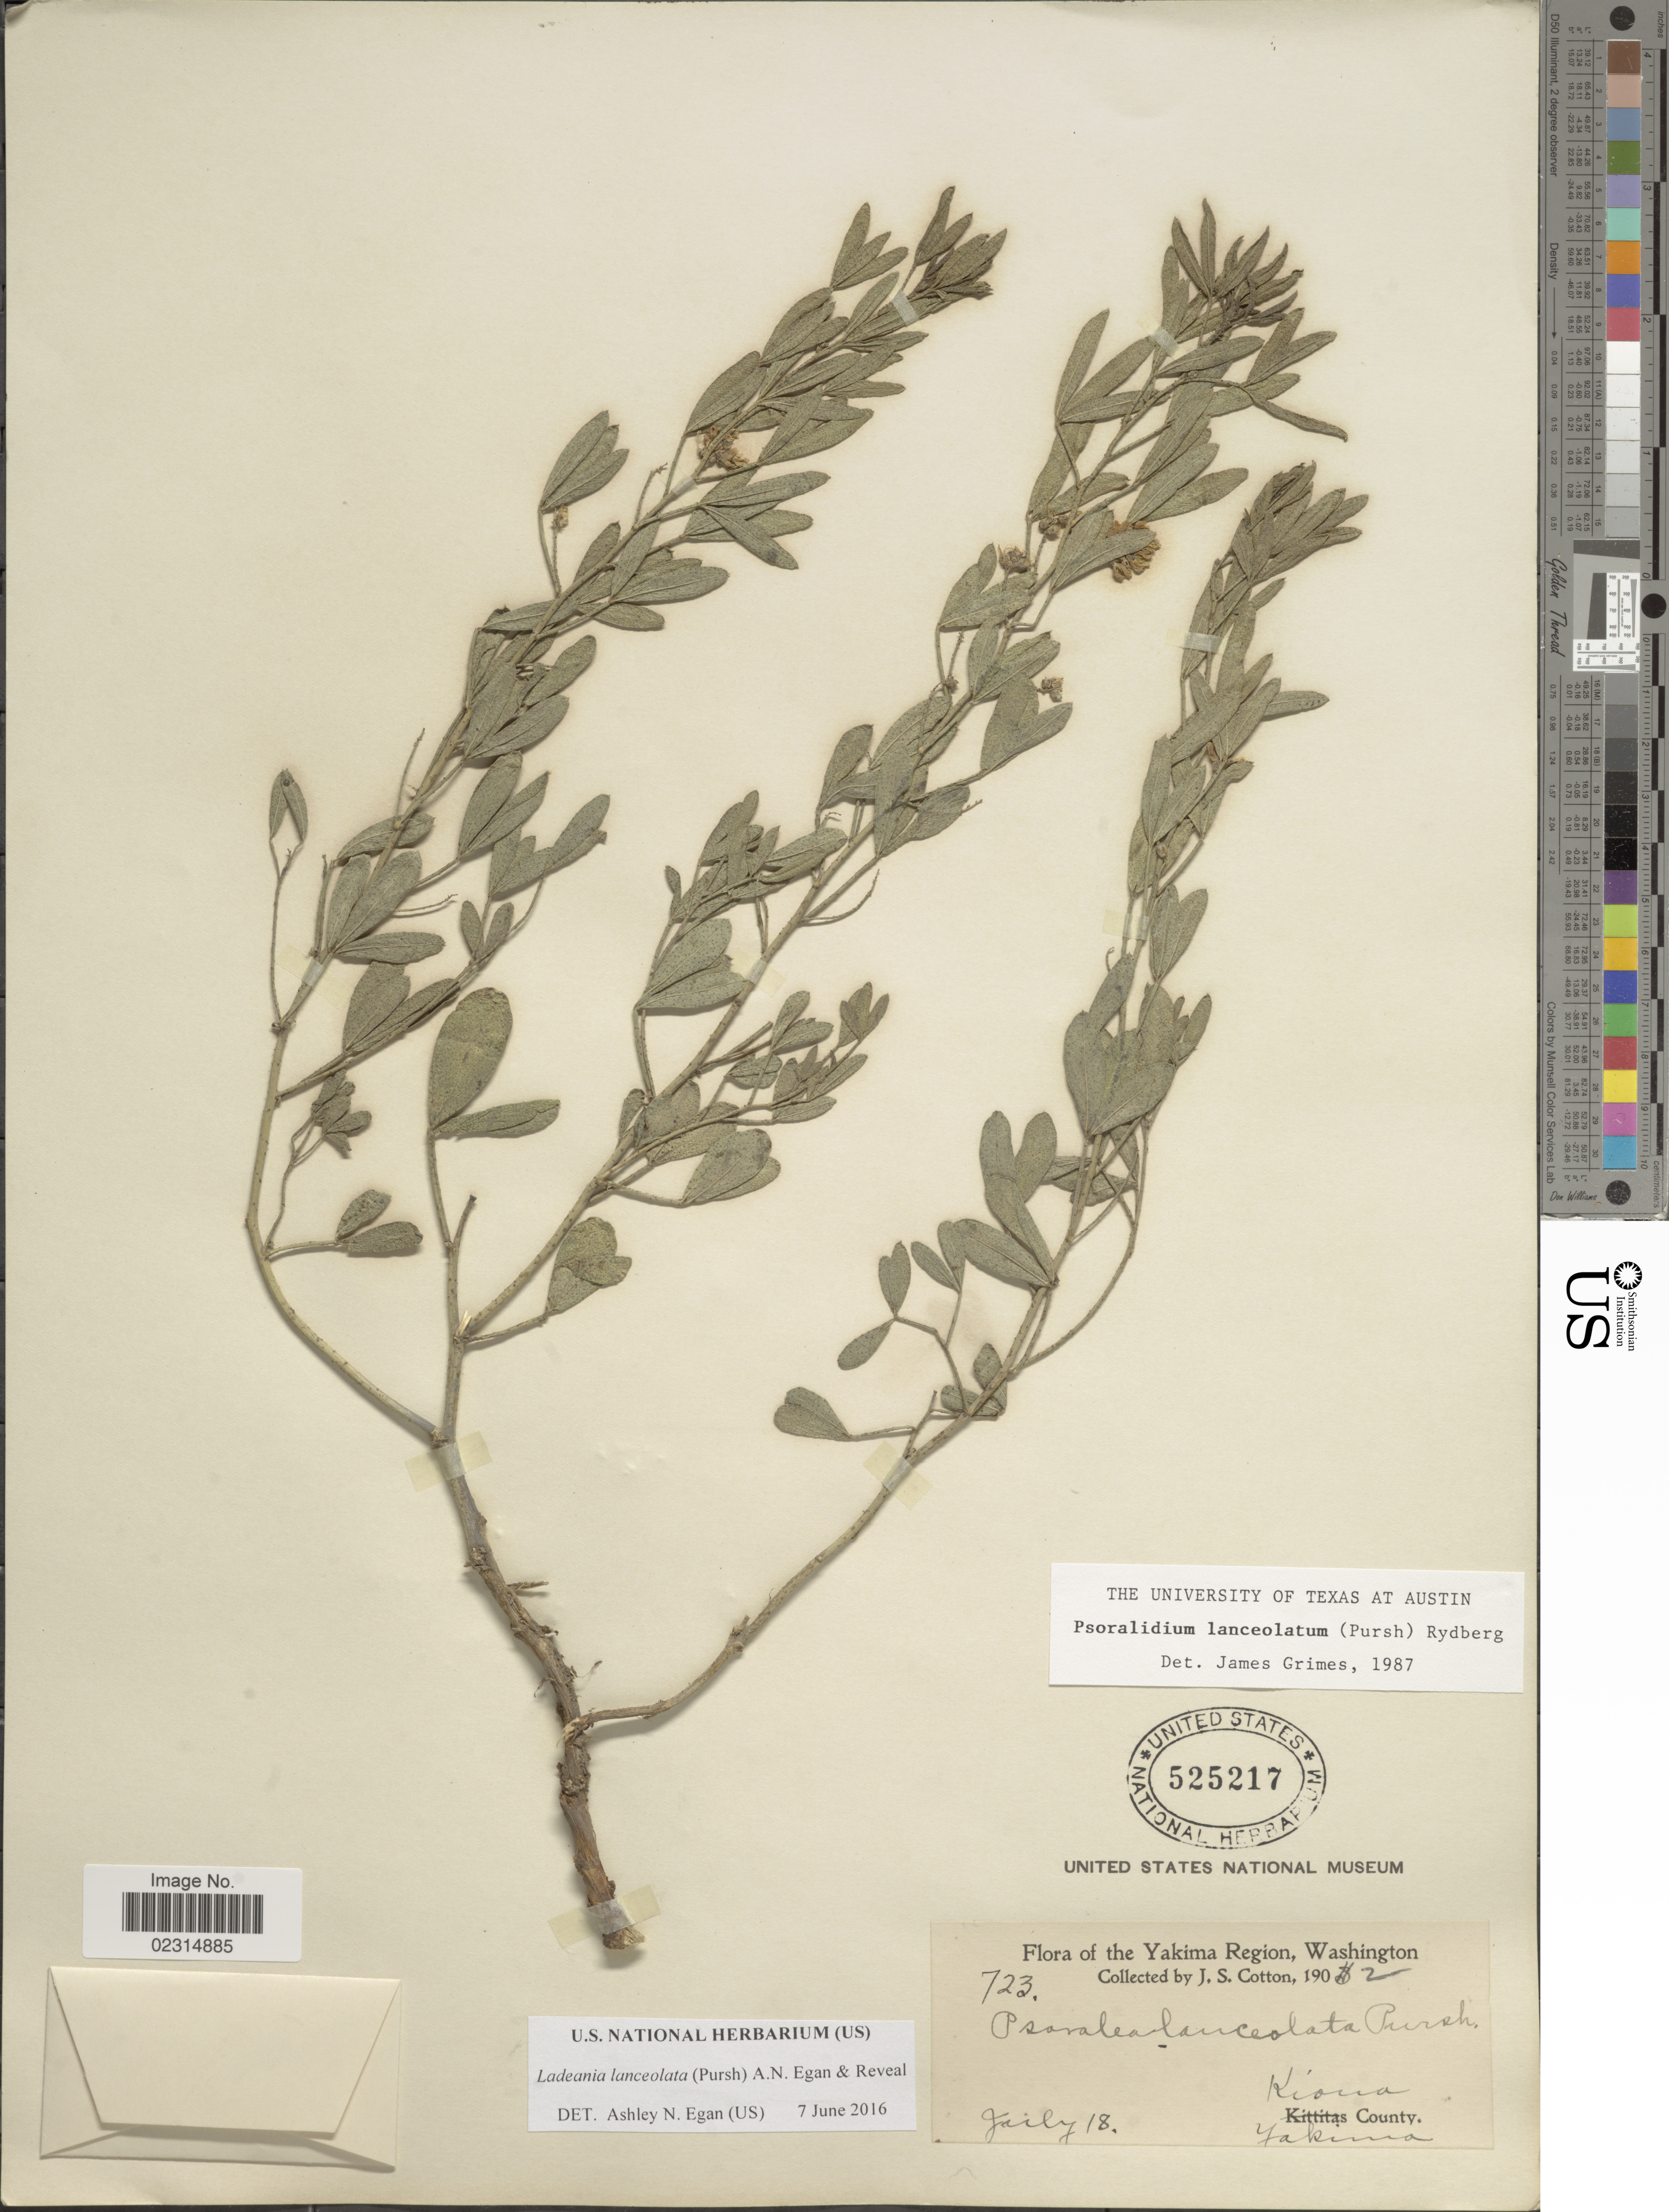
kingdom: Plantae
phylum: Tracheophyta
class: Magnoliopsida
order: Fabales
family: Fabaceae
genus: Ladeania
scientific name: Ladeania lanceolata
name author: (Pursh) A.N. Egan & Reveal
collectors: J. S. Cotton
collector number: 723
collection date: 1902-07-18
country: United States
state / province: Washington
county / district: Yakima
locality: The Yakima Region, Kiona County, Yakima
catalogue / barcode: US 525217